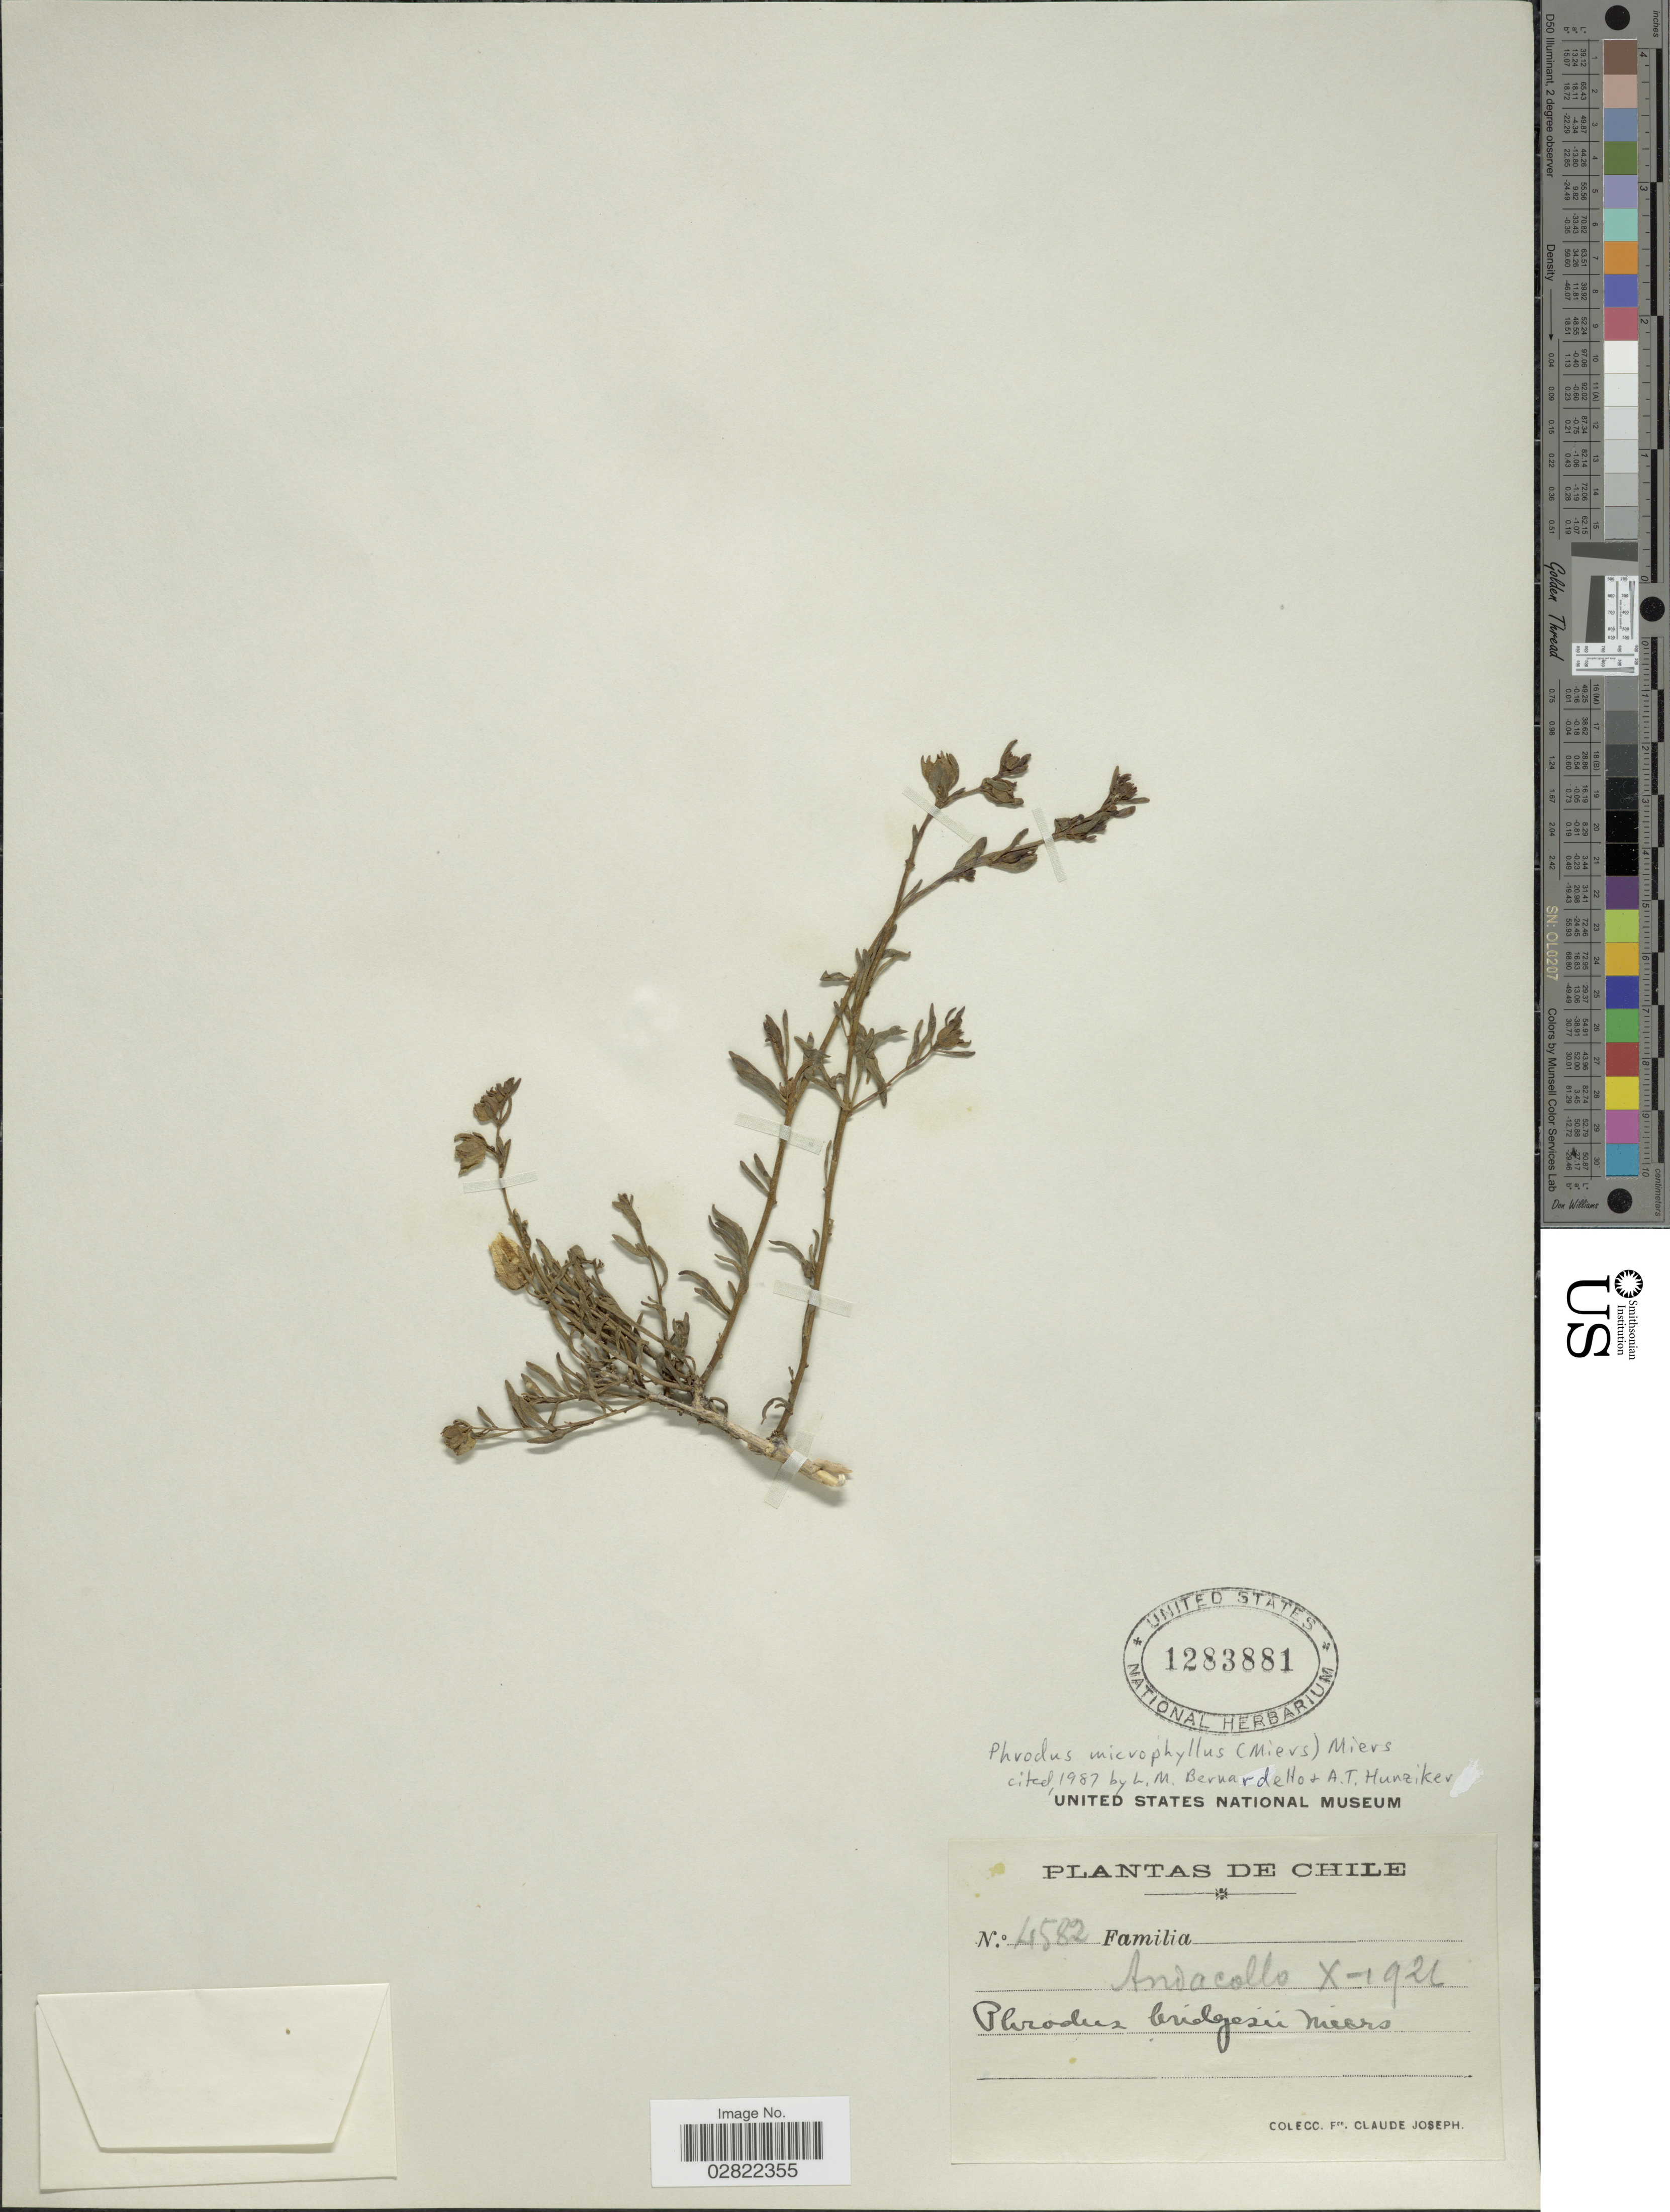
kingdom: Plantae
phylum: Tracheophyta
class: Magnoliopsida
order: Solanales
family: Solanaceae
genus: Phrodus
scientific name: Phrodus microphyllus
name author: (Miers) Miers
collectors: Bro. Claude-Joseph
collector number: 4582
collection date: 1926-10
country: Chile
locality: Andacollo.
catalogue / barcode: US 1283881